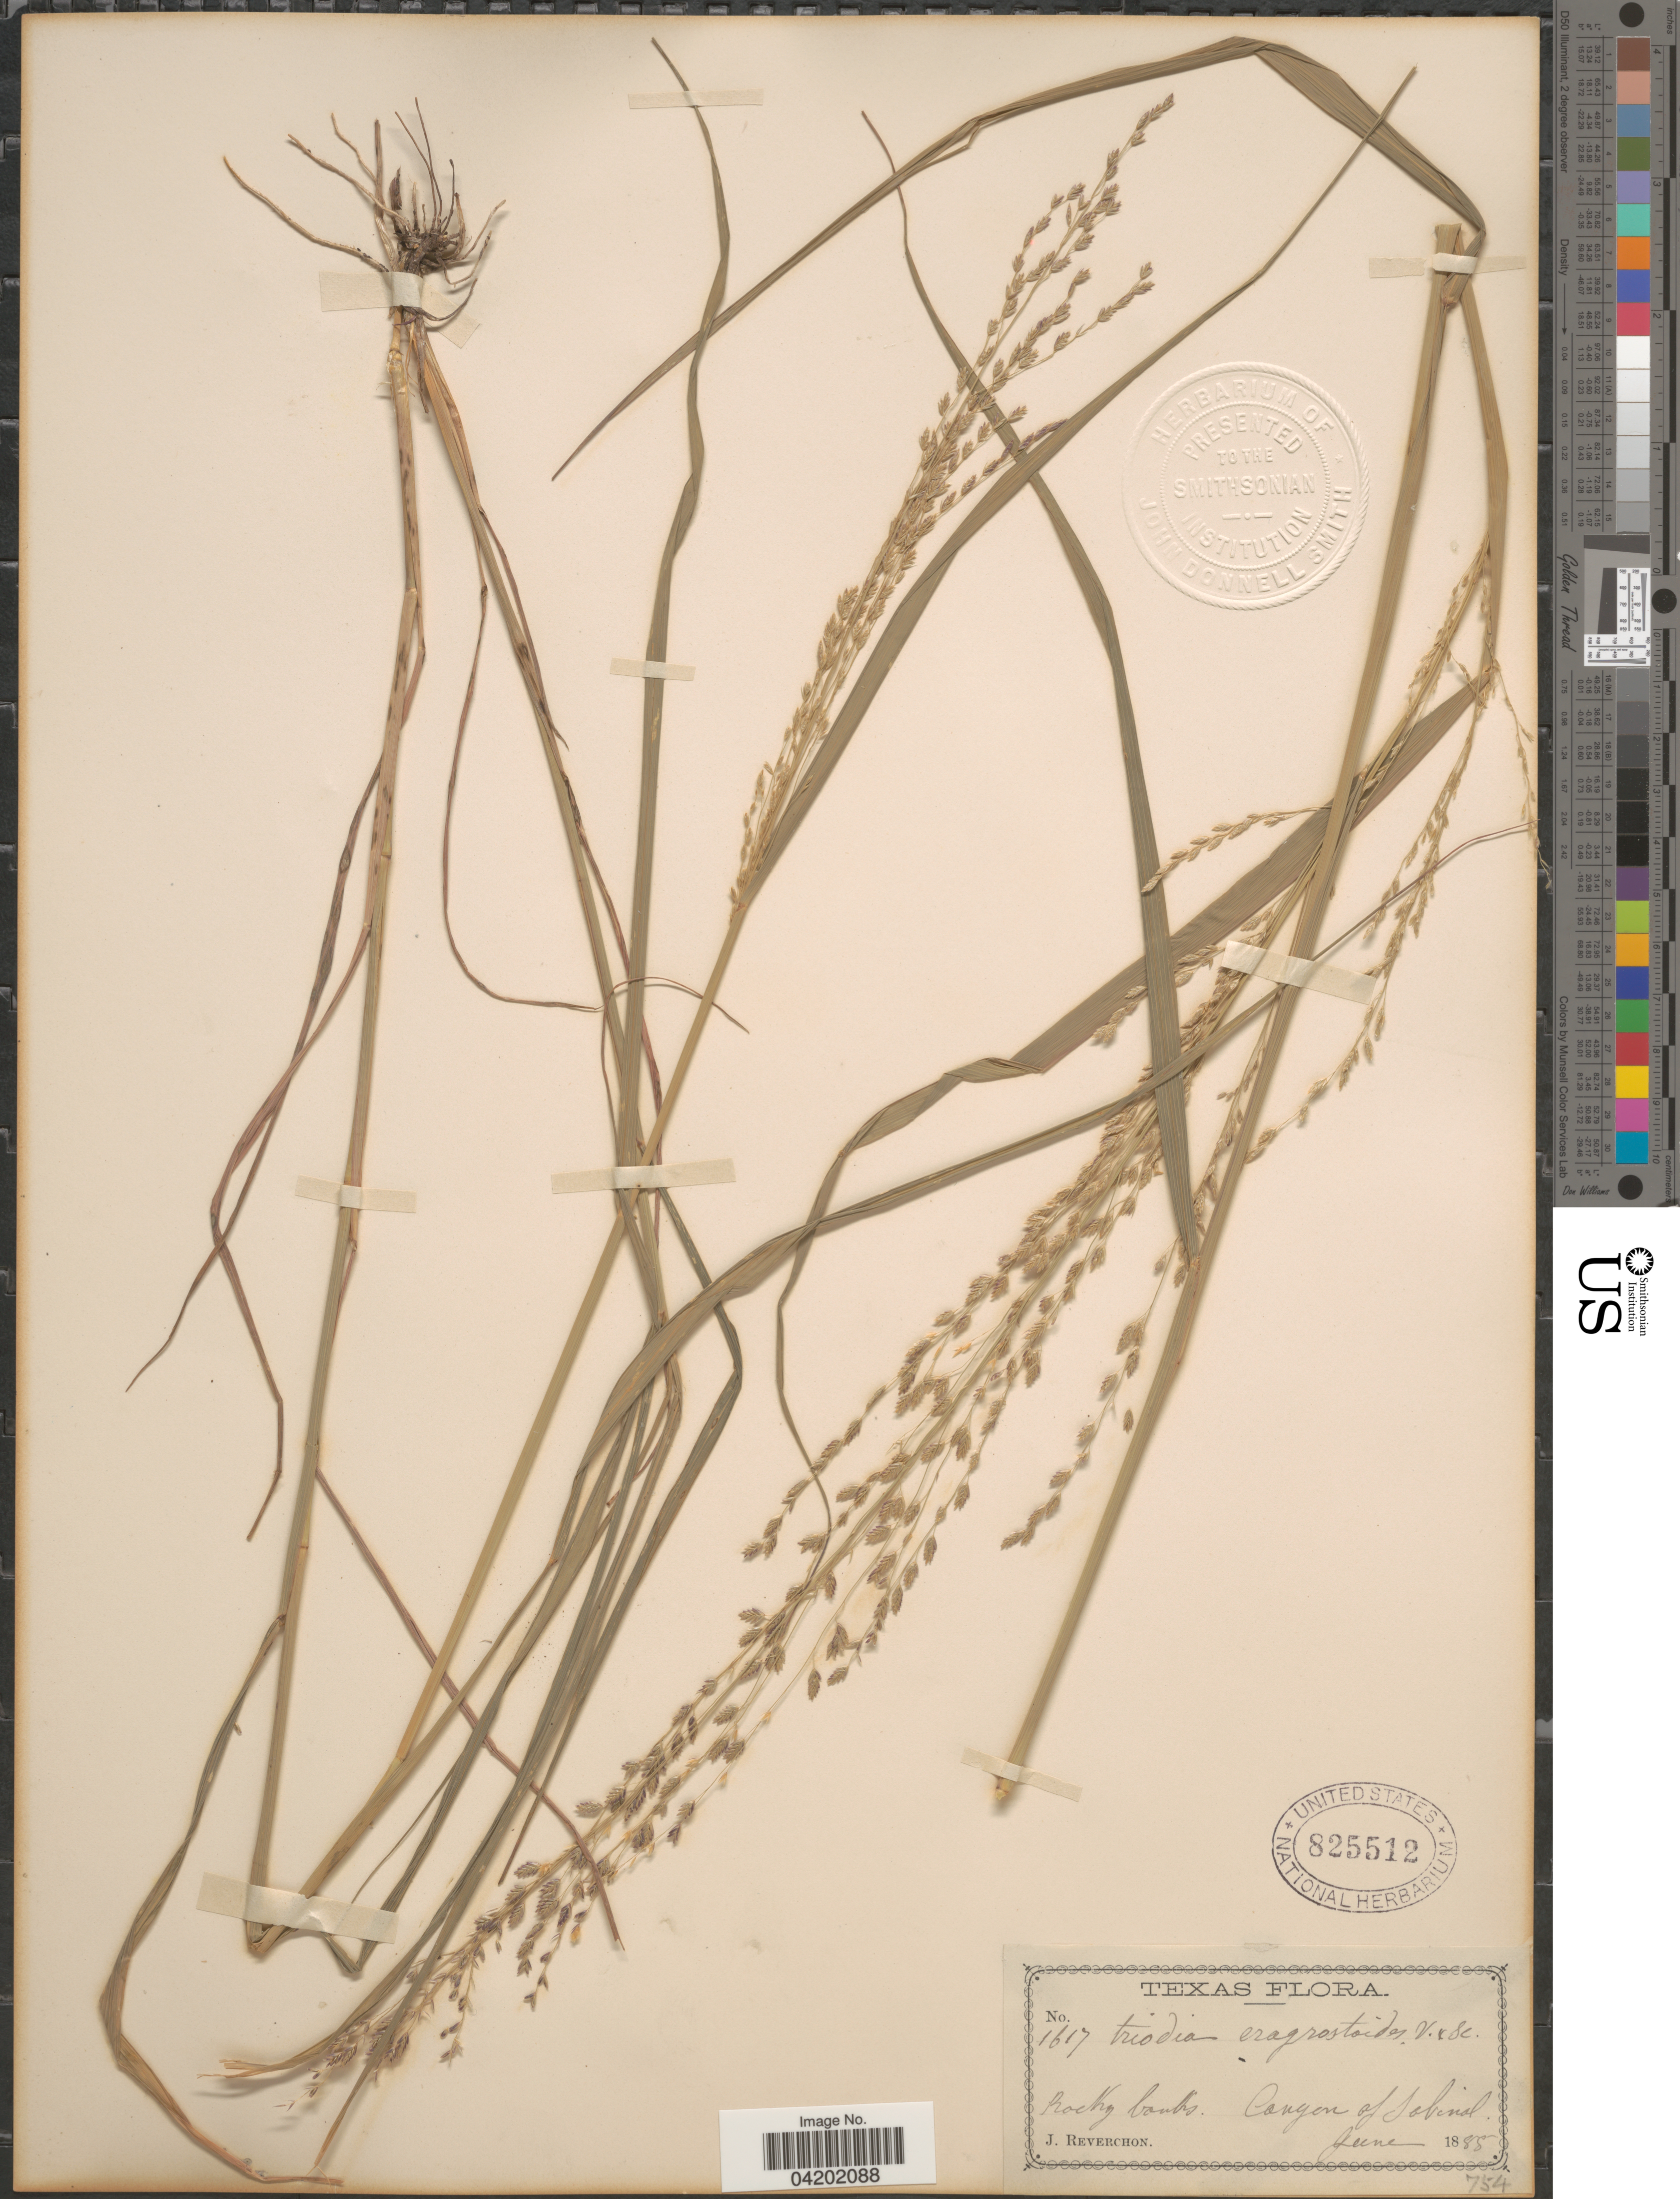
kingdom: Plantae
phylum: Tracheophyta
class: Liliopsida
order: Poales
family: Poaceae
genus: Triplasiella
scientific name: Triplasiella eragrostoides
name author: (Vasey & Scribn.) P.M. Peterson & Romasch.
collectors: J. Reverchon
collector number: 1617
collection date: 1885-06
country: United States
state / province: Texas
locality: Rocky banks. Canyon of Sabinal.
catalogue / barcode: US 825512